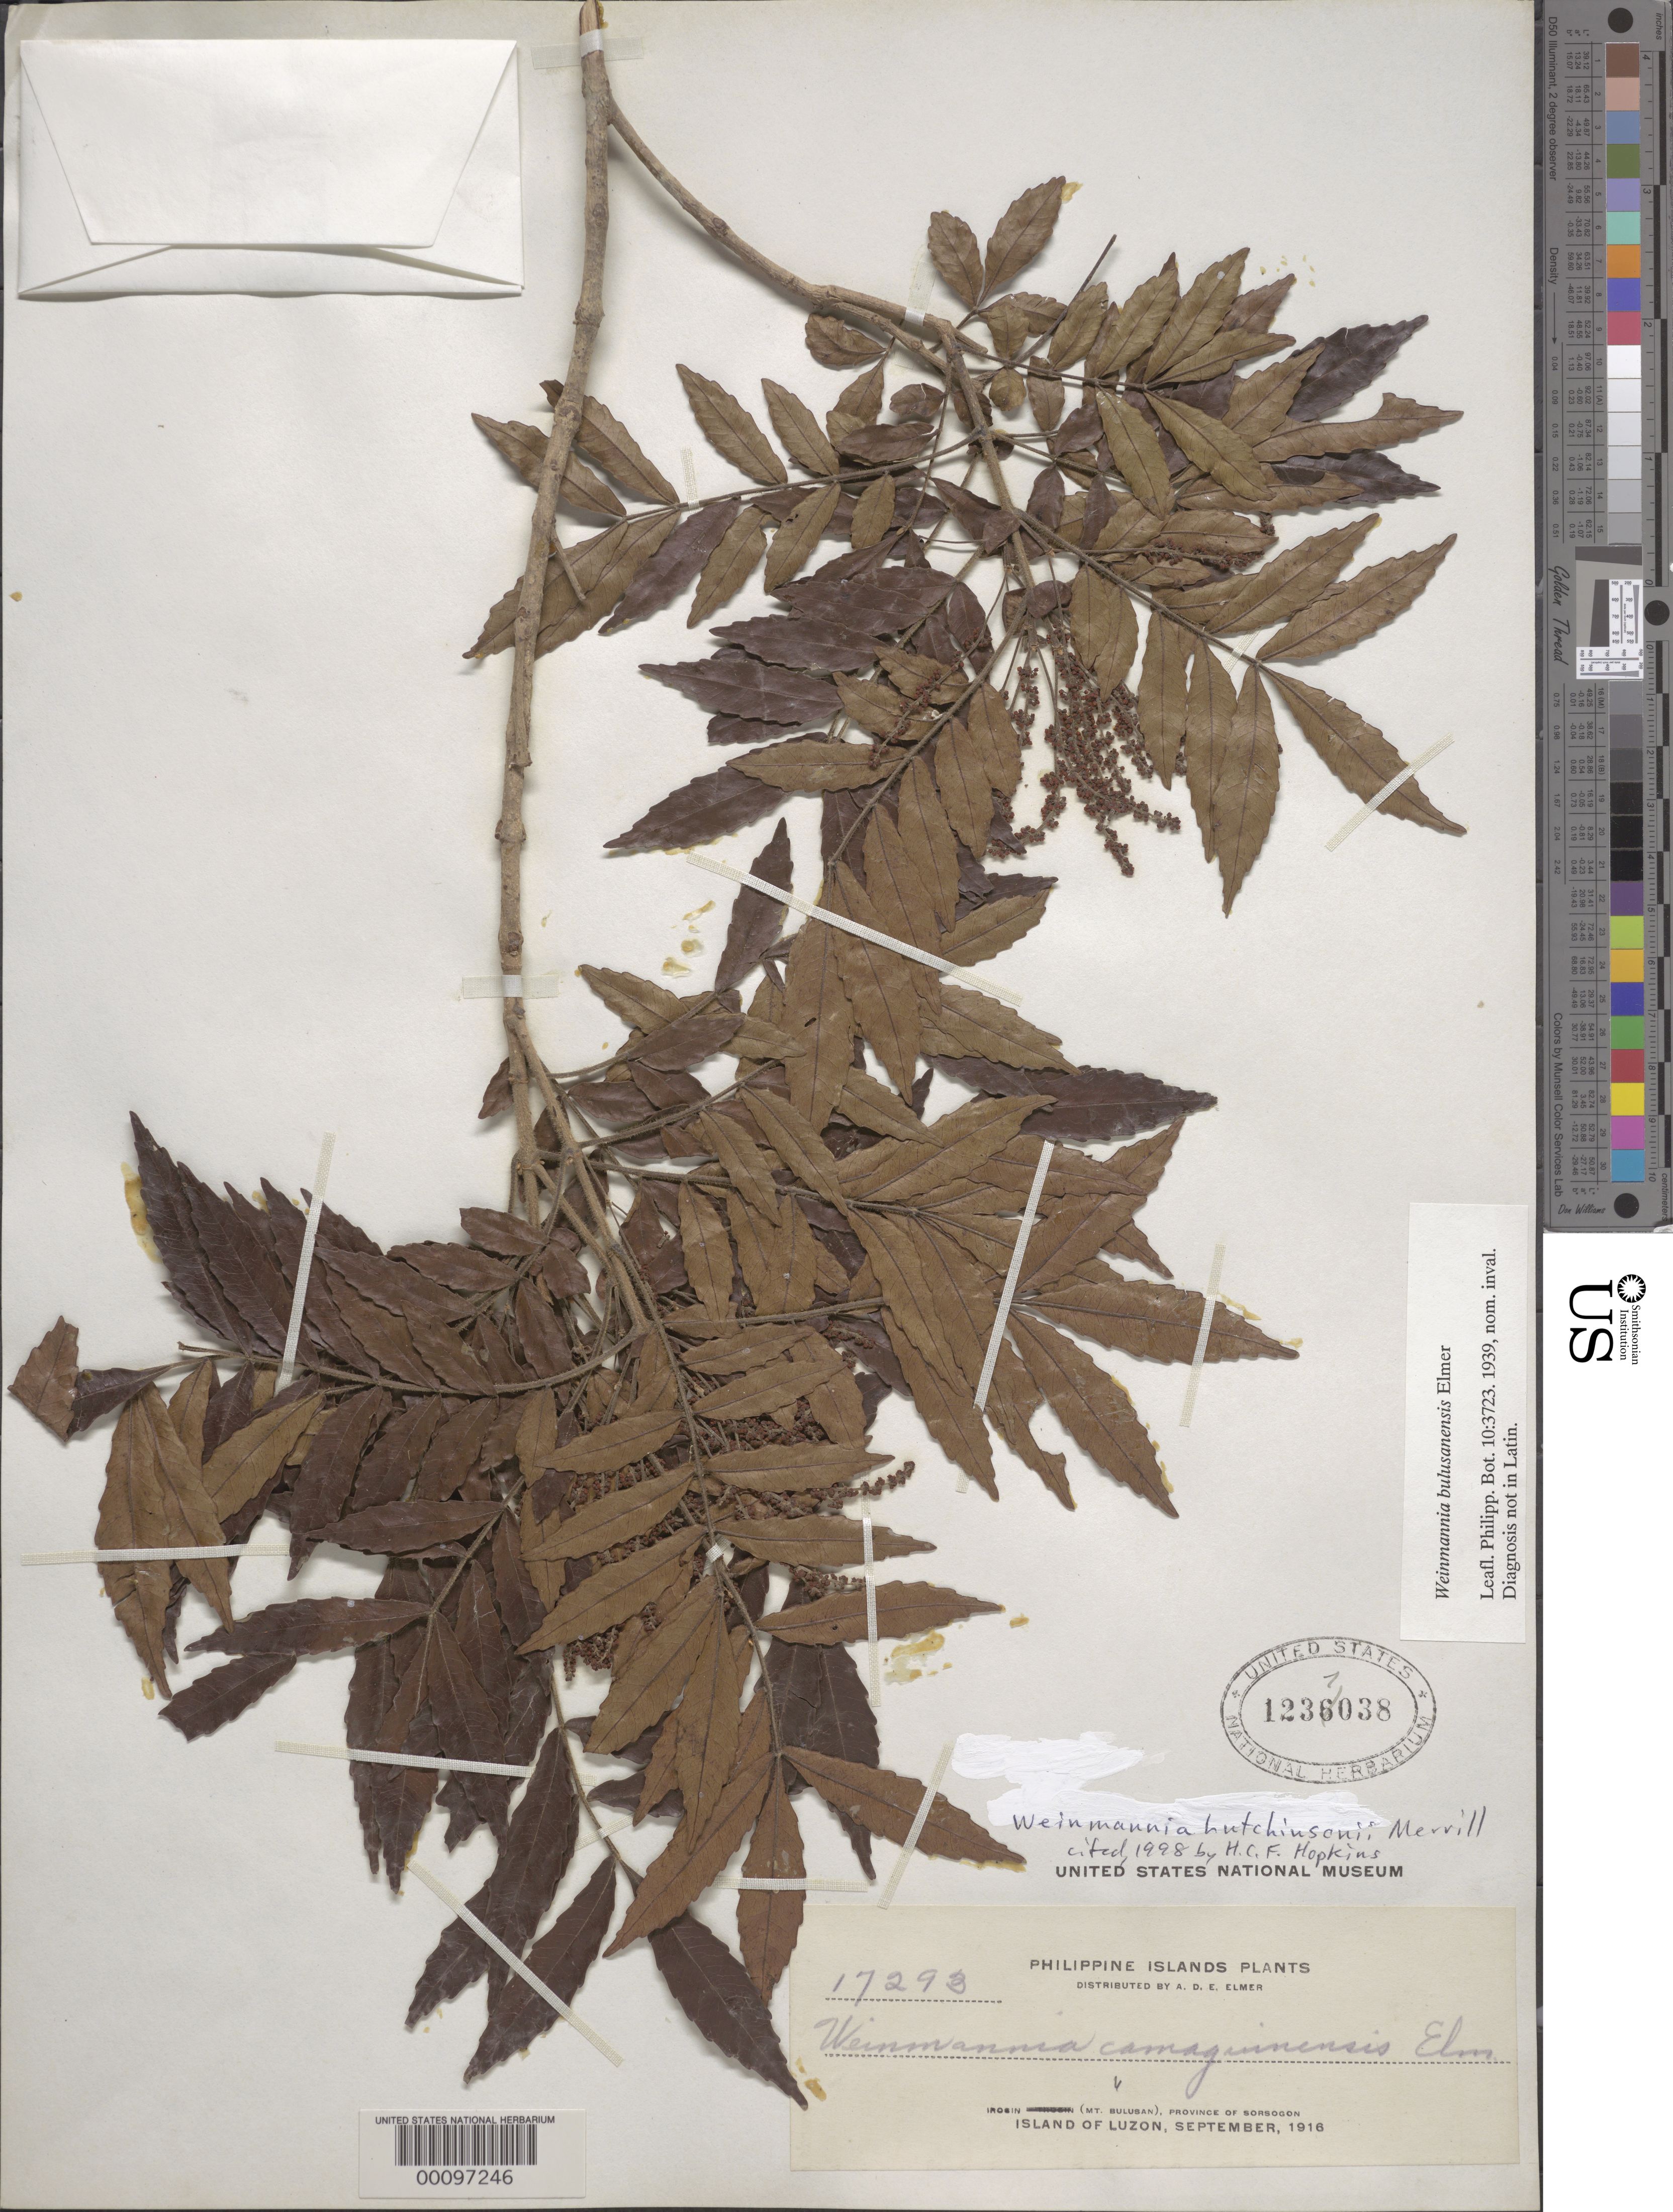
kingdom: Plantae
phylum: Tracheophyta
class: Magnoliopsida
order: Oxalidales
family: Cunoniaceae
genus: Pterophylla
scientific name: Pterophylla hutchinsonii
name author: (Merr.) Pillon & H.C. Hopkins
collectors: A. D. E. Elmer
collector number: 17293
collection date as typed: Sep 1916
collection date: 1916-09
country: Philippines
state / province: Bicol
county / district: Sorsogon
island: Luzon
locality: Irosin, Mt. Bulusan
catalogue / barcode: US 1236038